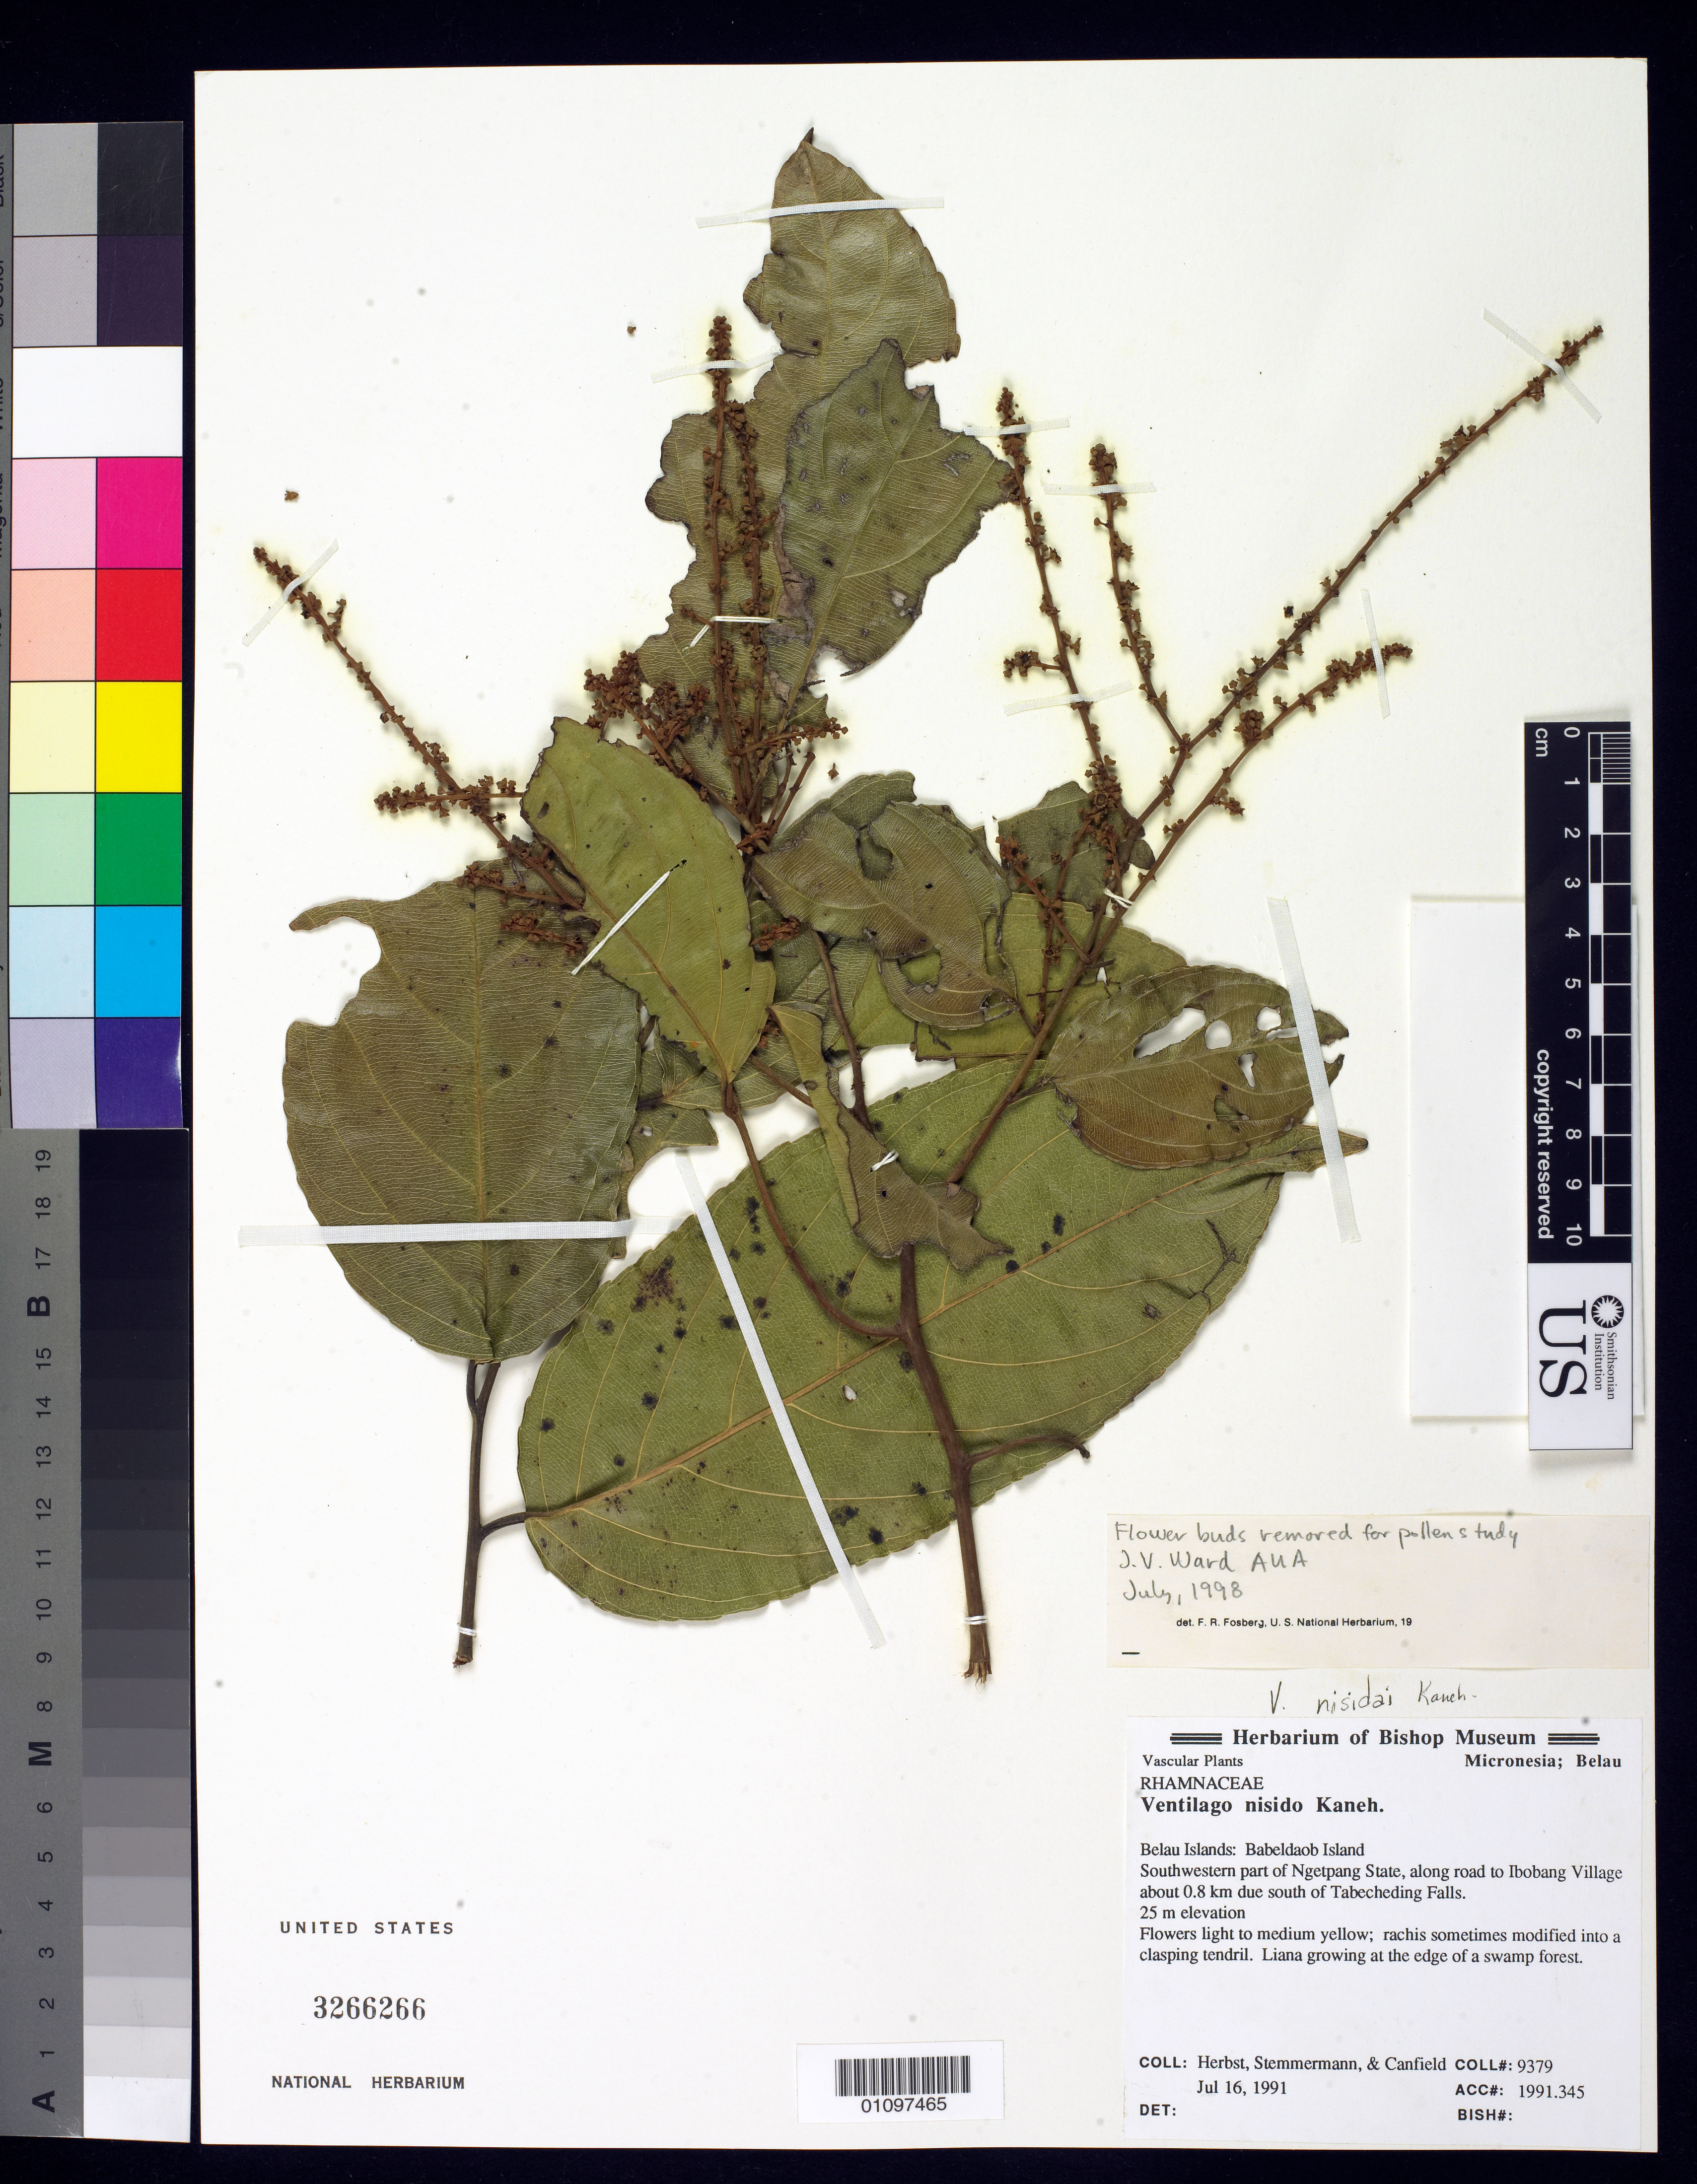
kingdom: Plantae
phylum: Tracheophyta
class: Magnoliopsida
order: Rosales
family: Rhamnaceae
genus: Ventilago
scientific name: Ventilago nisidai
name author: Kaneh.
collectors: D. R. Herbst, L. Stemmermann & J. E. Canfield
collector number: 9379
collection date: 1991-07-16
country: Palau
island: Babeldaob [Babelthuap]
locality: Southwestern part of Ngetpang State, along road to Ibobang Village about 0.8 km due south of Tabecheding Falls.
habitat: Swamp Forest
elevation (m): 25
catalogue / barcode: US 3266266